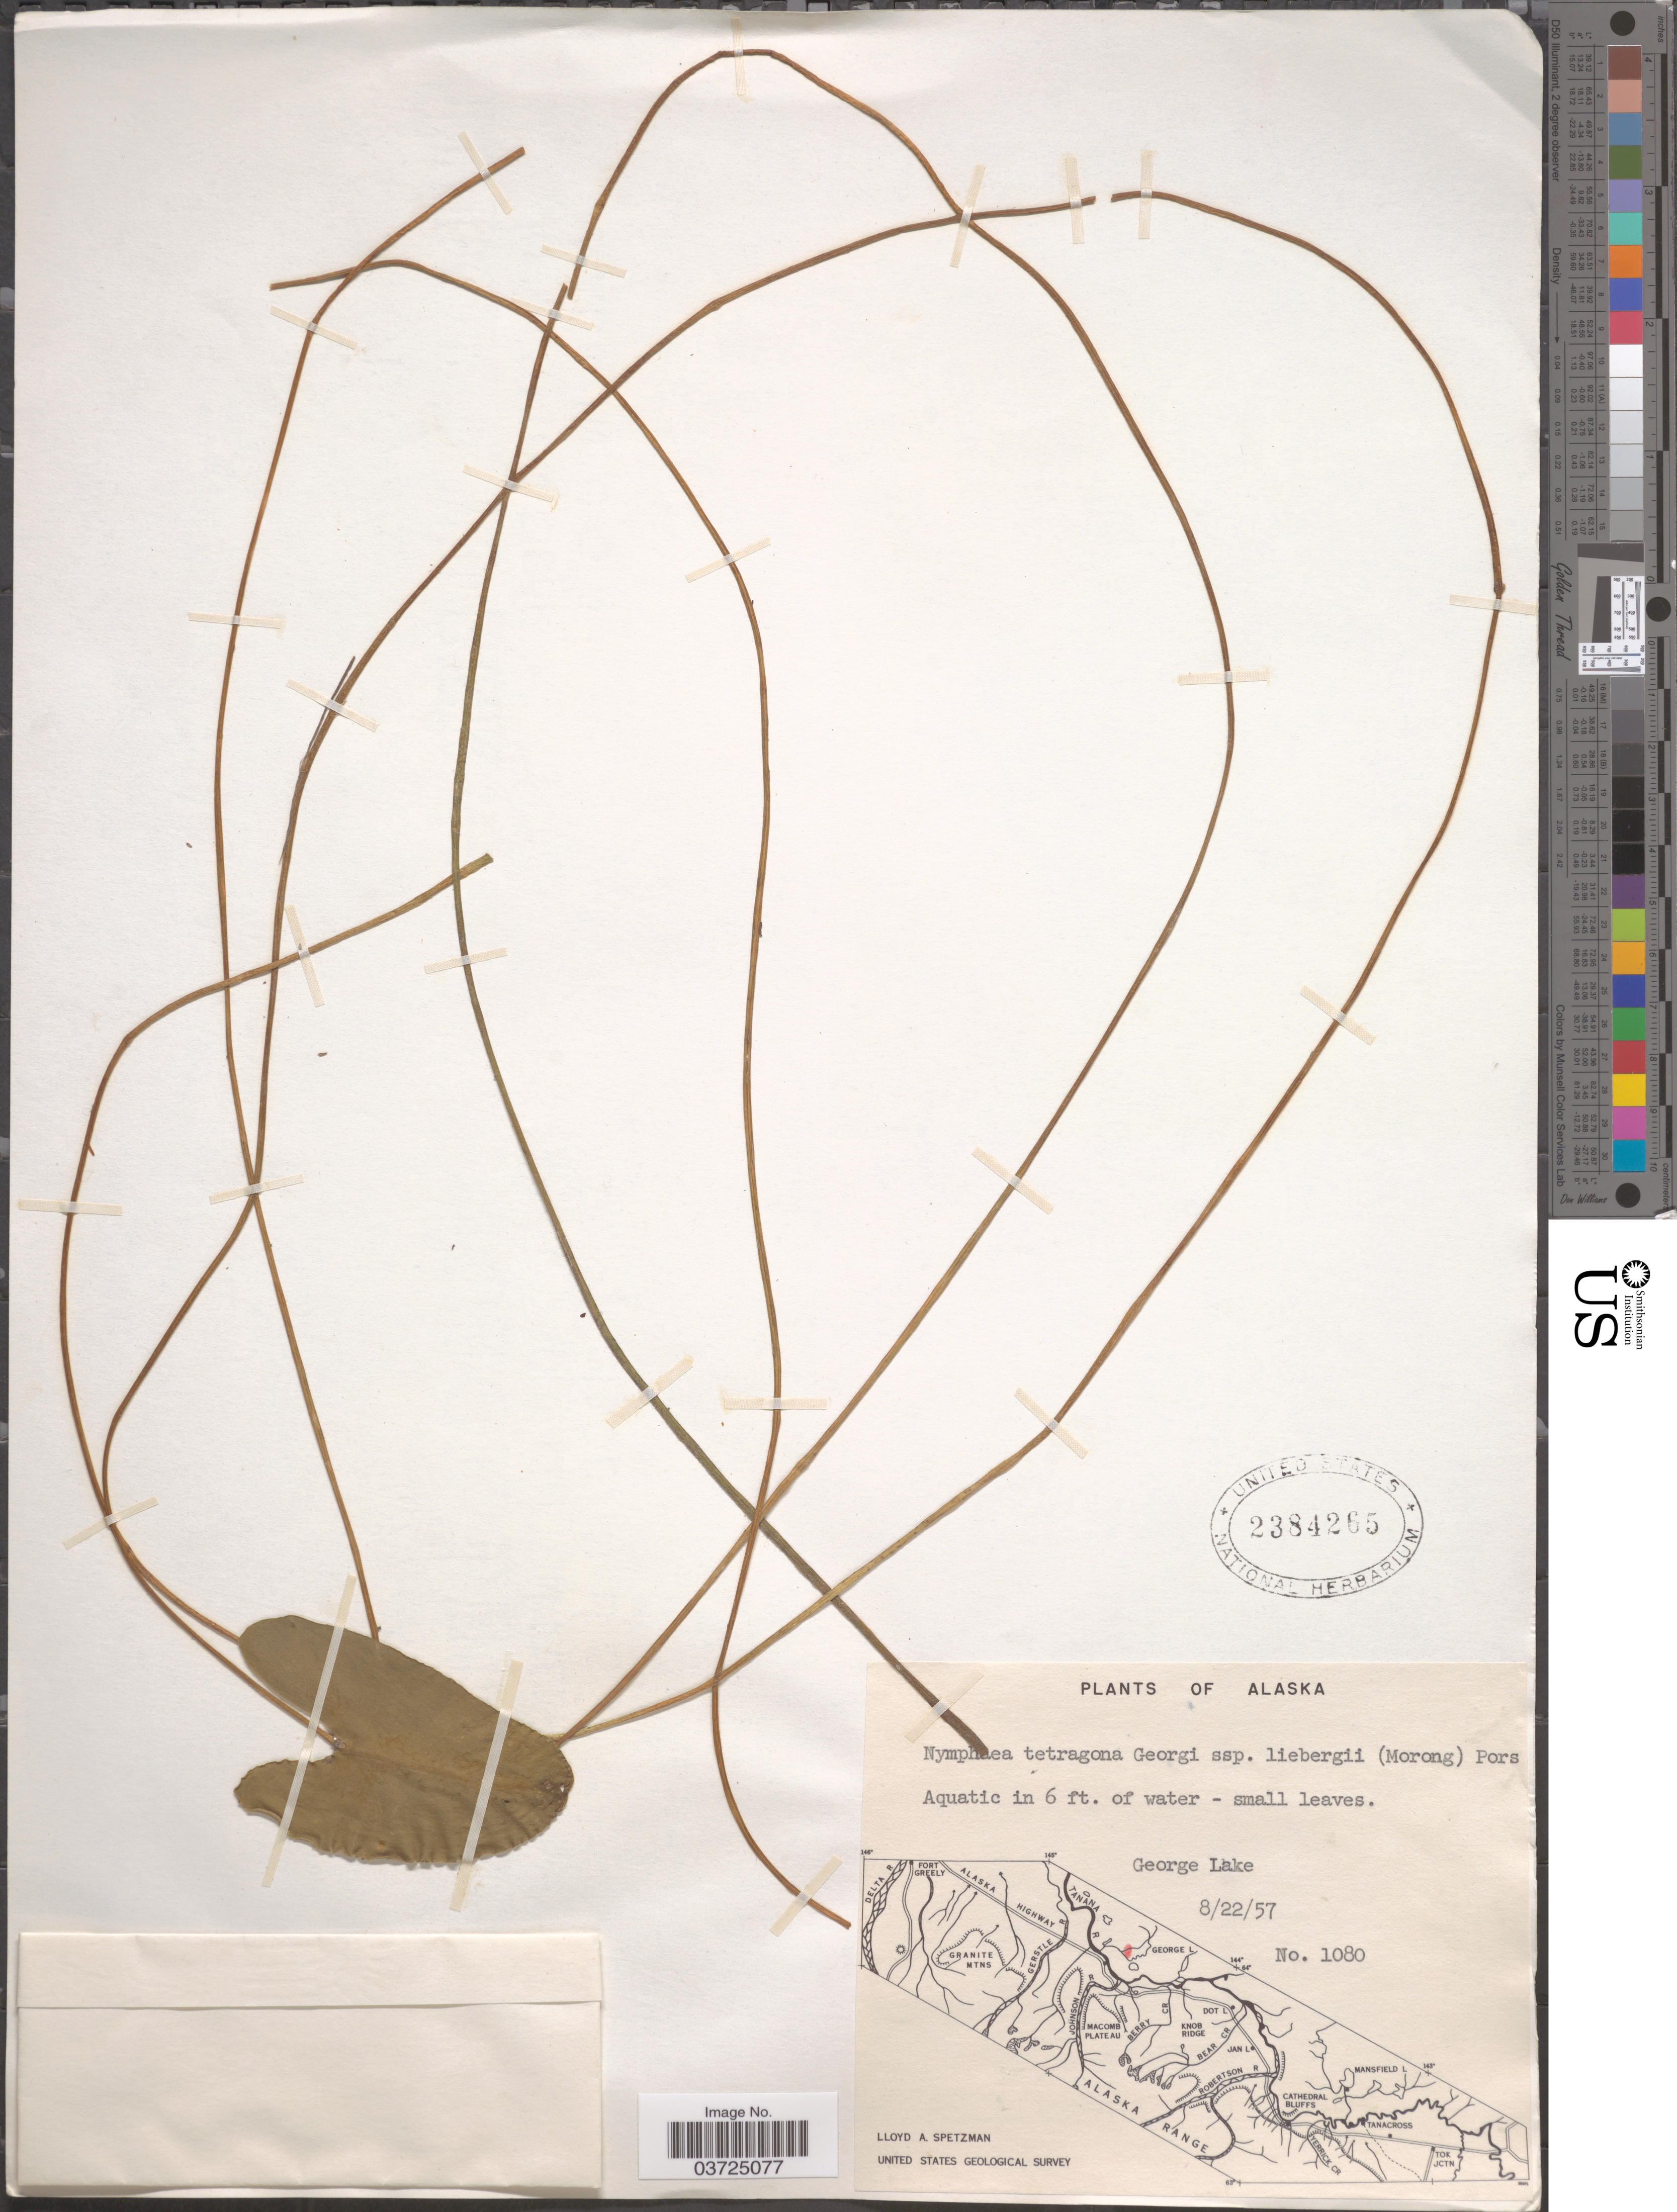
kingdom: Plantae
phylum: Tracheophyta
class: Magnoliopsida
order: Nymphaeales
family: Nymphaeaceae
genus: Nymphaea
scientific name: Nymphaea tetragona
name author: Georgi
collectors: L. Spetzman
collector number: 1080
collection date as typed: Transcribed d/m/y: 22/8/57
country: United States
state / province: Alaska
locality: George Lake.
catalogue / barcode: US 2384265